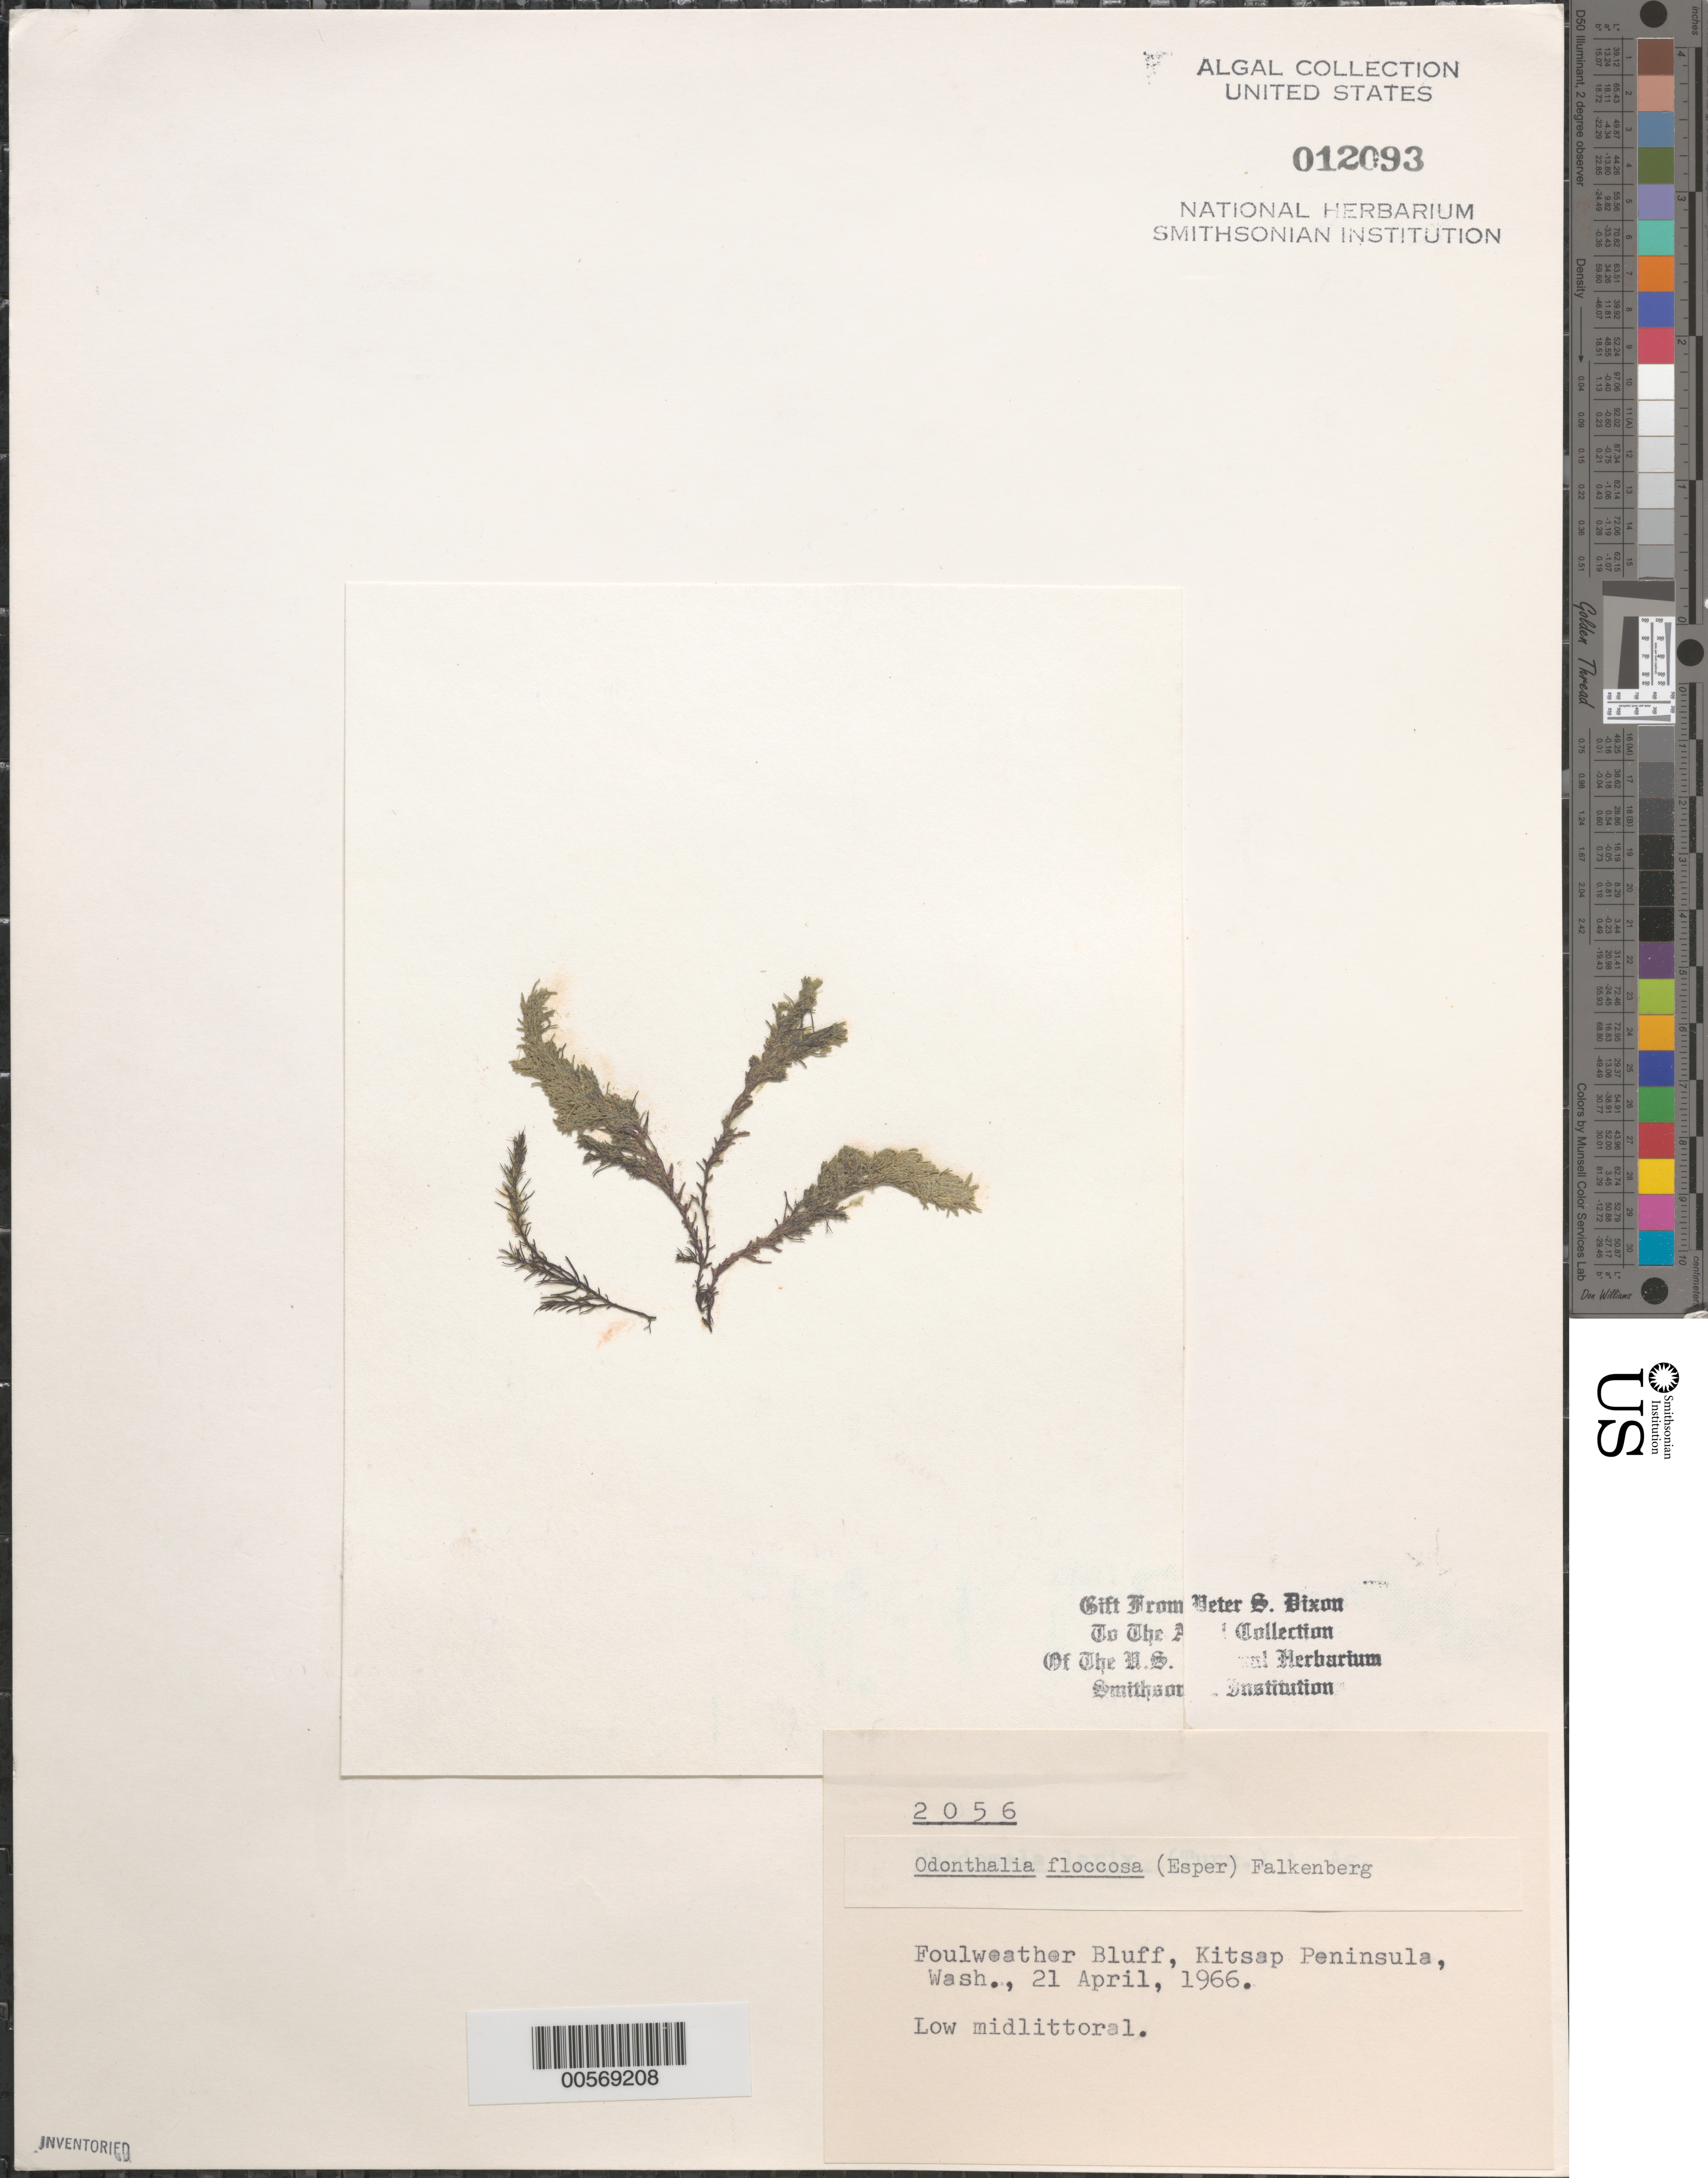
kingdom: Plantae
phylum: Rhodophyta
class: Florideophyceae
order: Ceramiales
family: Rhodomelaceae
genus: Odonthalia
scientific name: Odonthalia floccosa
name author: (Esper) Falkenb.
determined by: Dixon, P. S.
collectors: P. S. Dixon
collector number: PSD 2056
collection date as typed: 21 Apr 1966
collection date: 1966-04-21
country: United States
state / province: Washington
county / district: Kitsap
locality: Foulweather Bluff, Kitsap Peninsula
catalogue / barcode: US 12093